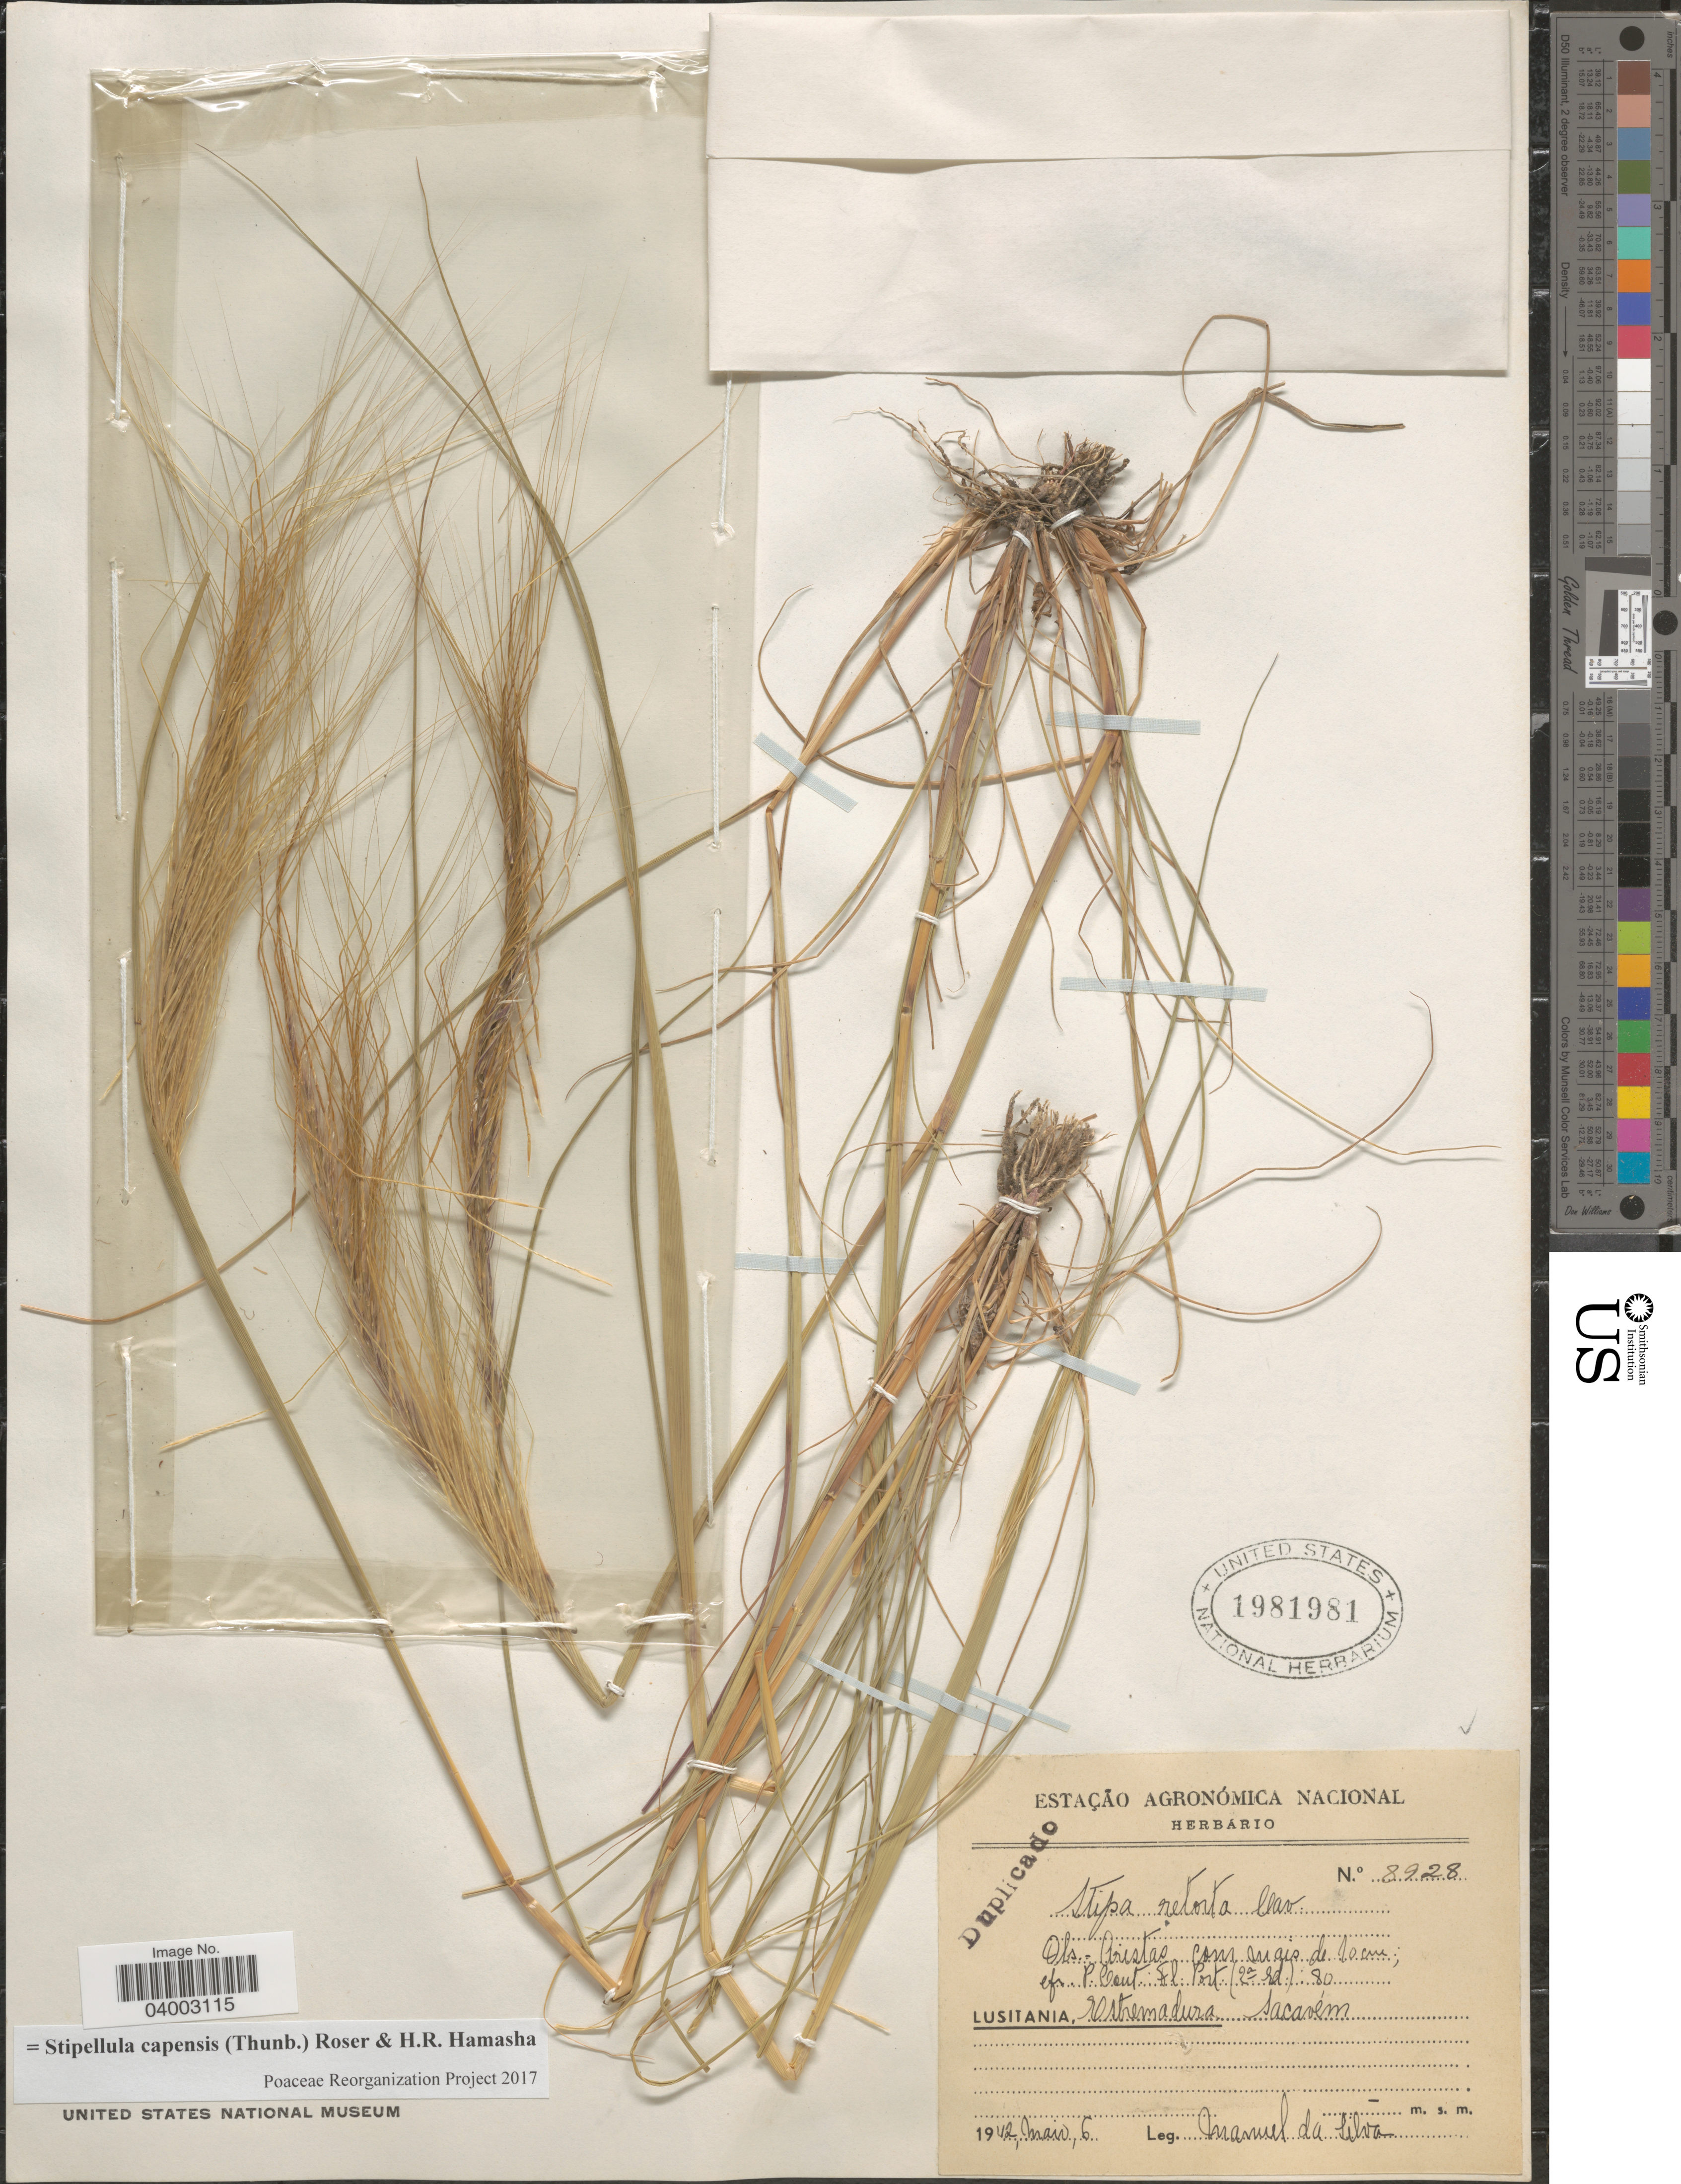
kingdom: Plantae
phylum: Tracheophyta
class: Liliopsida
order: Poales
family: Poaceae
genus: Stipellula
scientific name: Stipellula capensis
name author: (Thunb.) Röser & H. R. Hamasha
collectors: M. Da Silva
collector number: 8928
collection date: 1942-05-06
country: Portugal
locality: Lusitania, Estremadura Sacavém.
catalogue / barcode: US 1981981